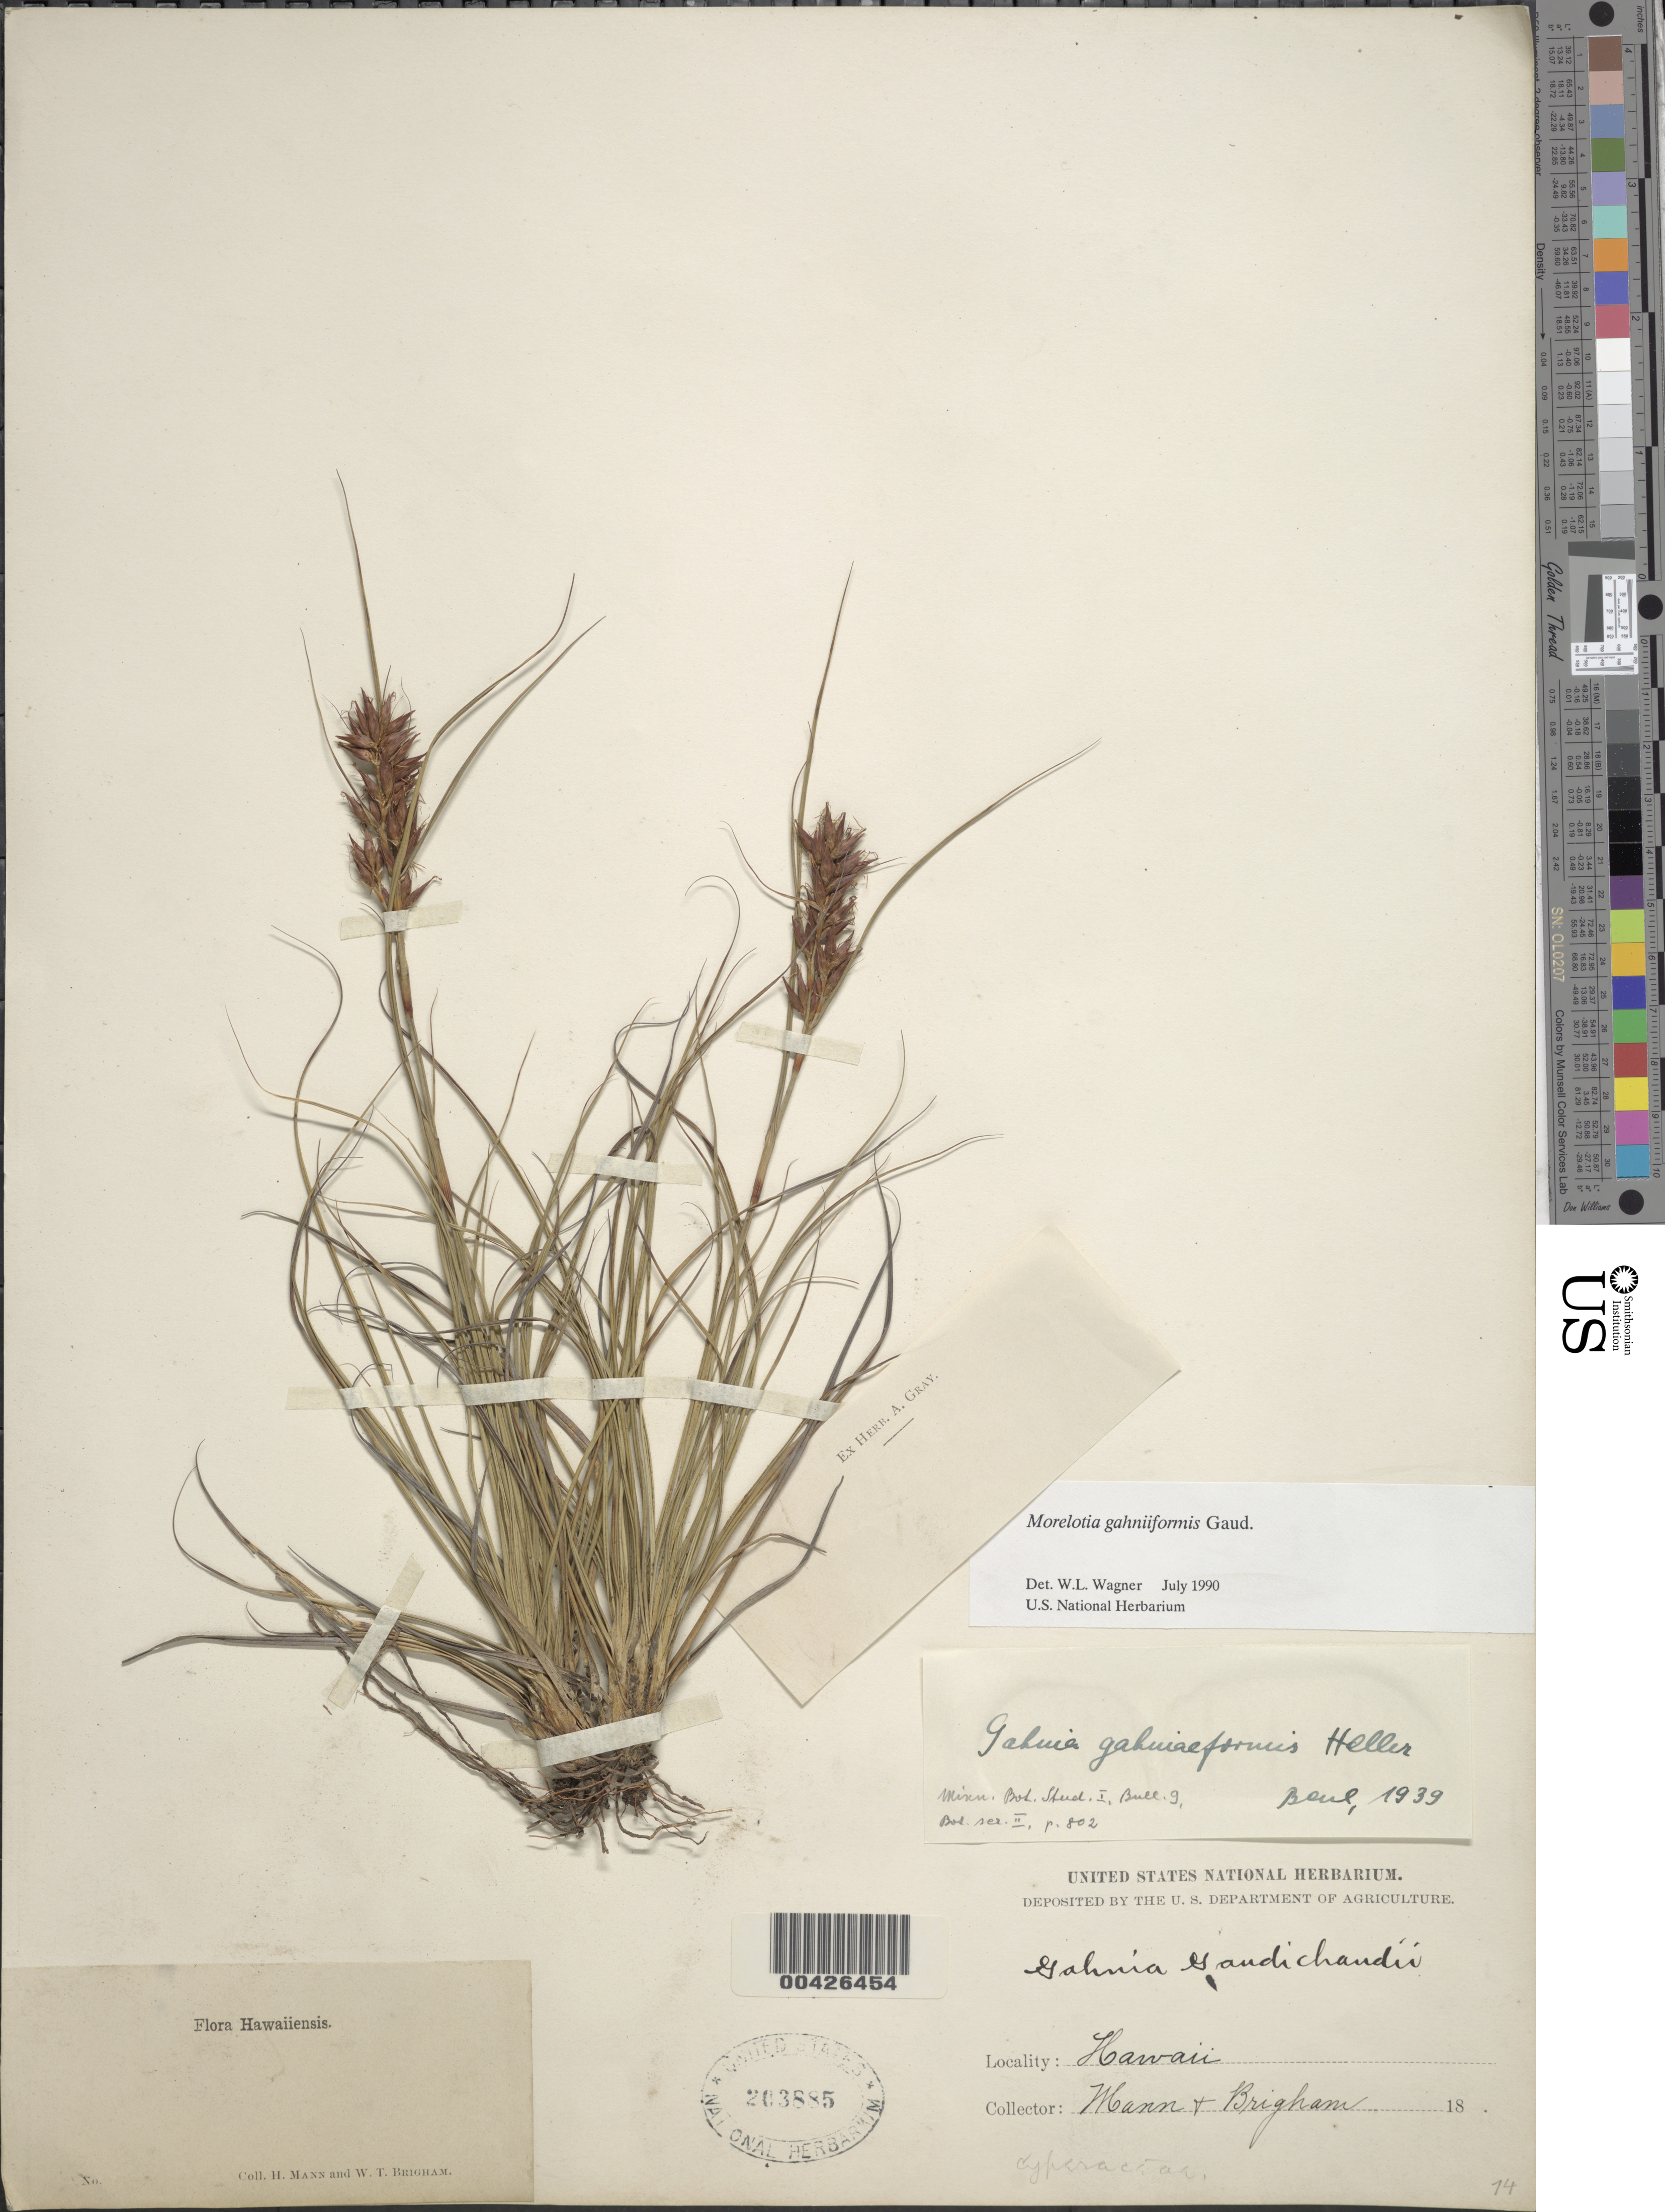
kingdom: Plantae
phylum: Tracheophyta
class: Liliopsida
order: Poales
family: Cyperaceae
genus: Morelotia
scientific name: Morelotia gahniiformis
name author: Gaudich.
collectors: H. Mann & W. T. Brigham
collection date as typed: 18??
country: United States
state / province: Hawaii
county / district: Kauai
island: Kaua'i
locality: Hawaii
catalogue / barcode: US 203885